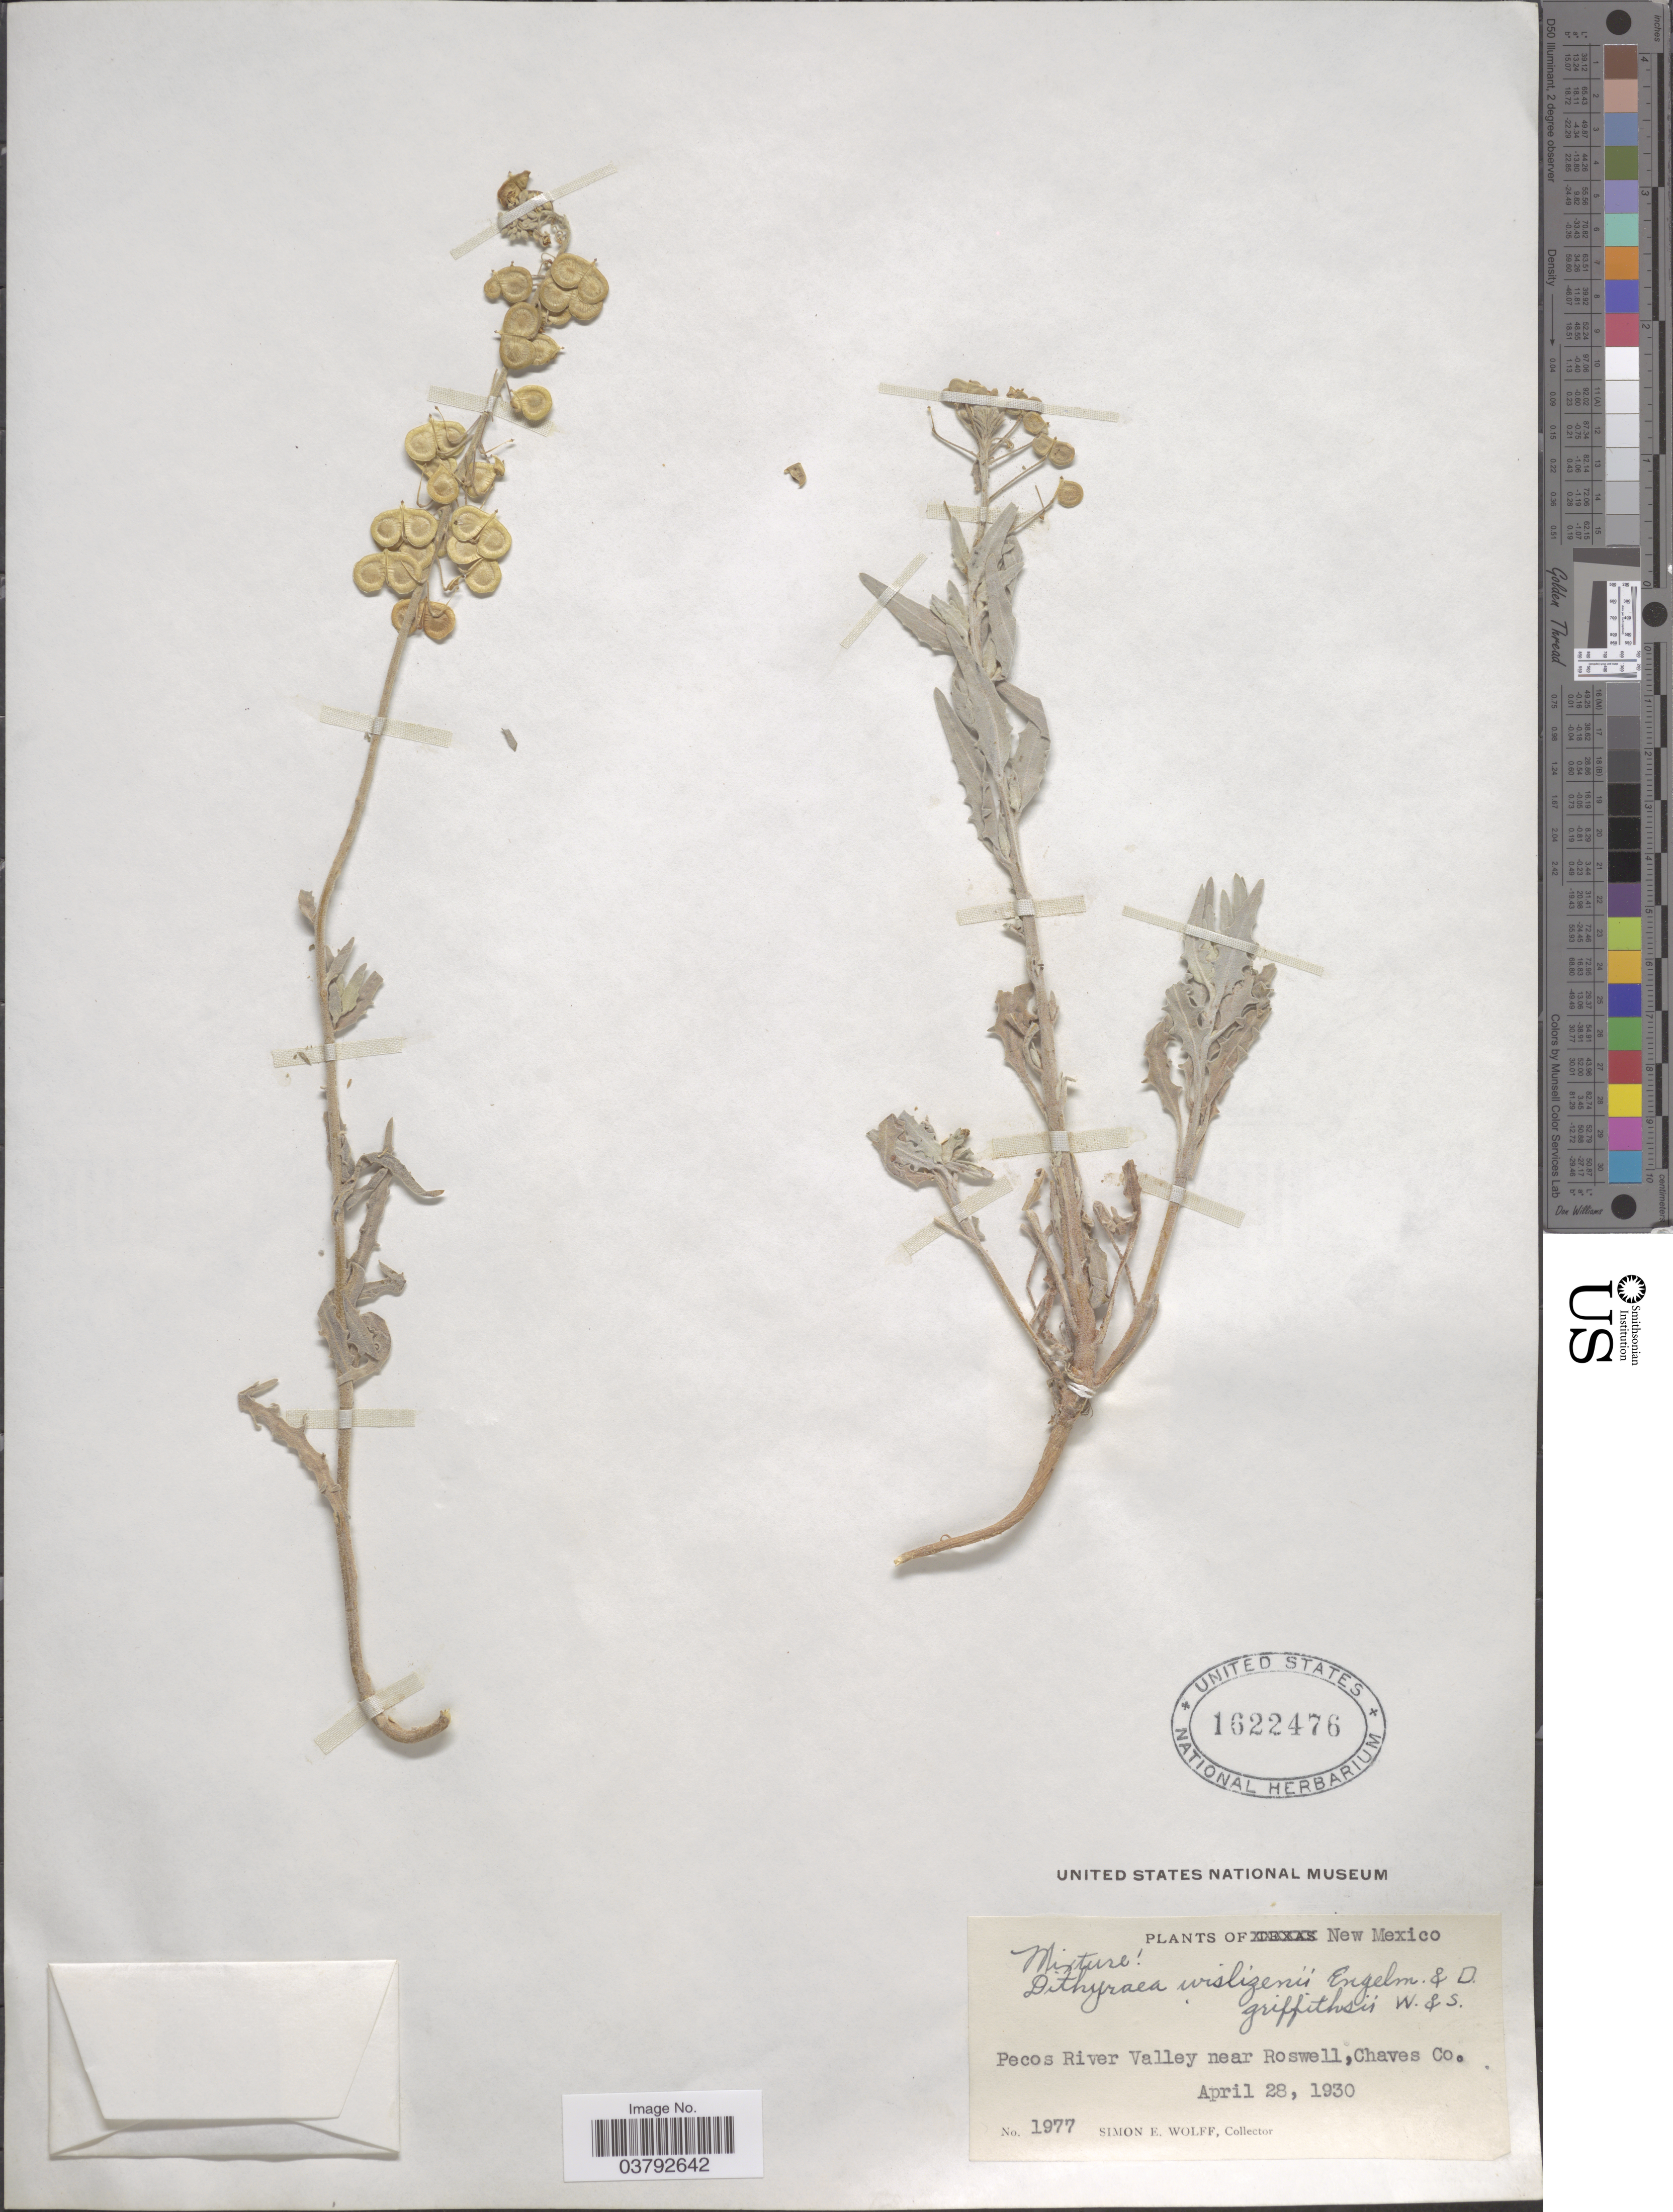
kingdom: Plantae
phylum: Tracheophyta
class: Magnoliopsida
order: Brassicales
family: Brassicaceae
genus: Dithyrea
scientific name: Dithyrea wislizeni var. griffithsii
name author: (Wooton & Standl.) Payson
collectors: S. E. Wolff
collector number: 1977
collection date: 1930-04-28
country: United States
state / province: New Mexico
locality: Pecos River Valley near Rosewell, Chaves Co.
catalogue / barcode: US 1622476